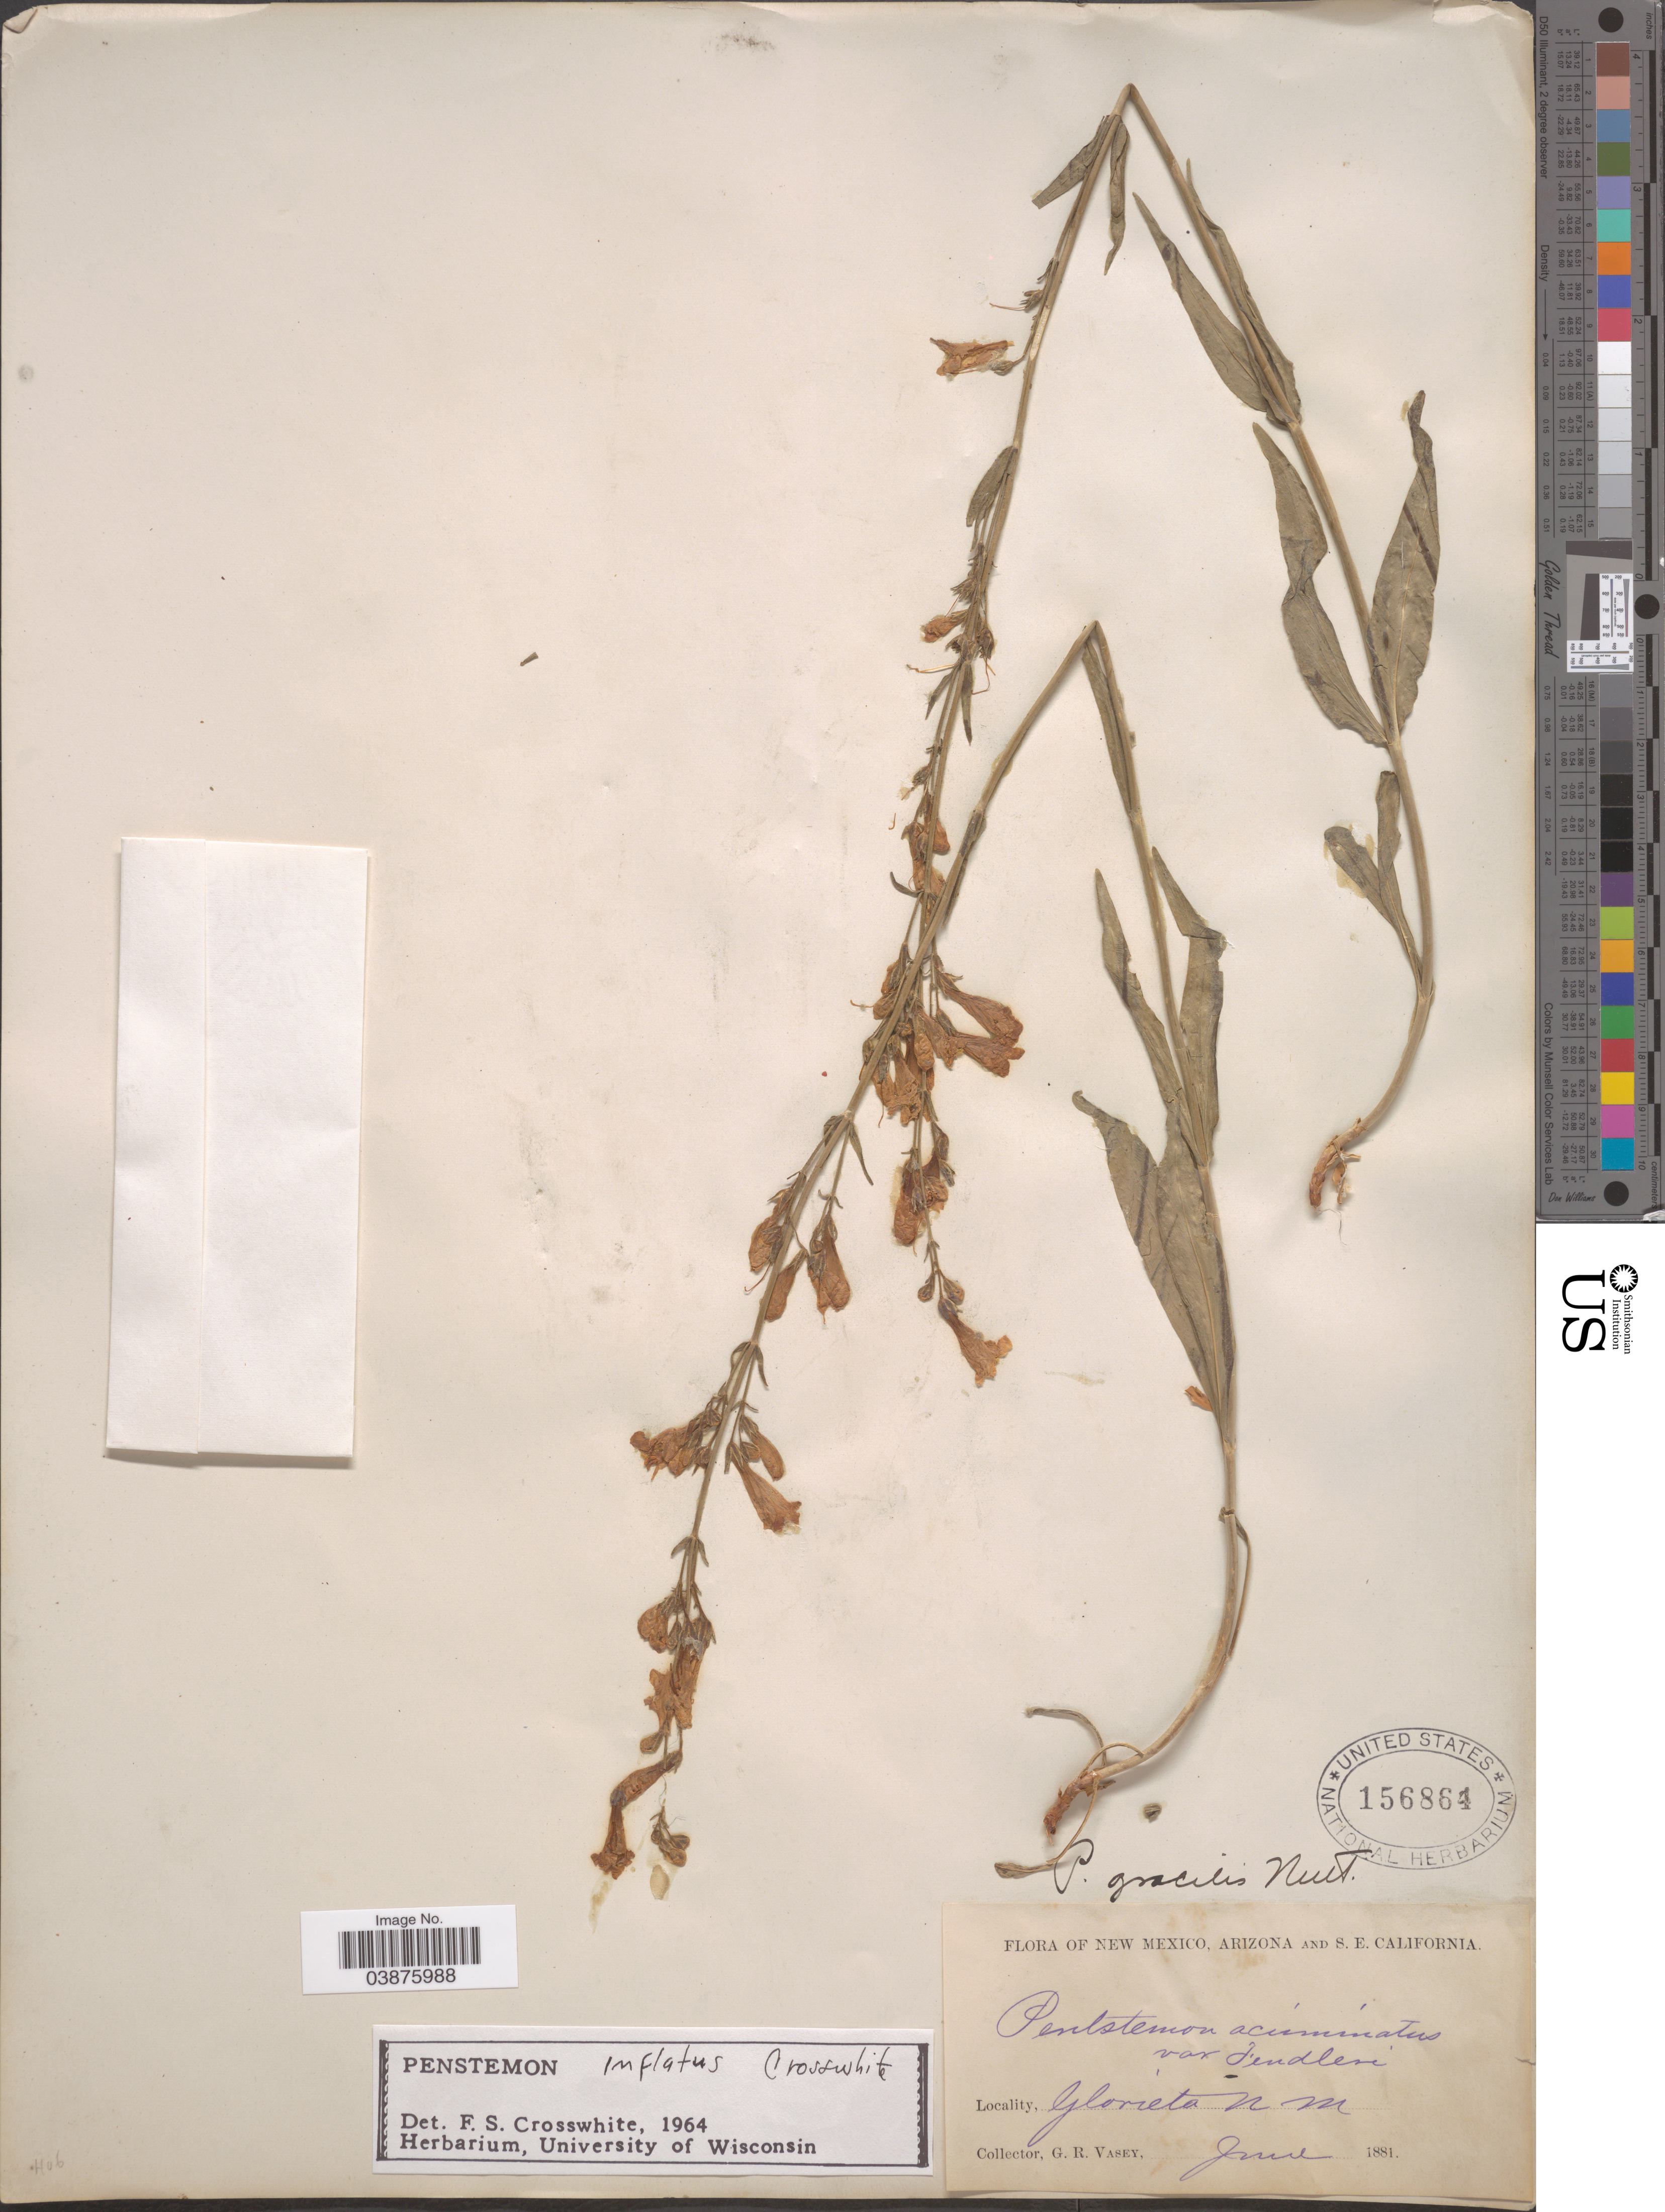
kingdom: Plantae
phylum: Tracheophyta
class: Magnoliopsida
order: Lamiales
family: Plantaginaceae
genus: Penstemon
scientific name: Penstemon inflatus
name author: Crosswh.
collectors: G. R. Vasey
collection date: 1881-06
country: United States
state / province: New Mexico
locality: Glorieta.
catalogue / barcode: US 156864